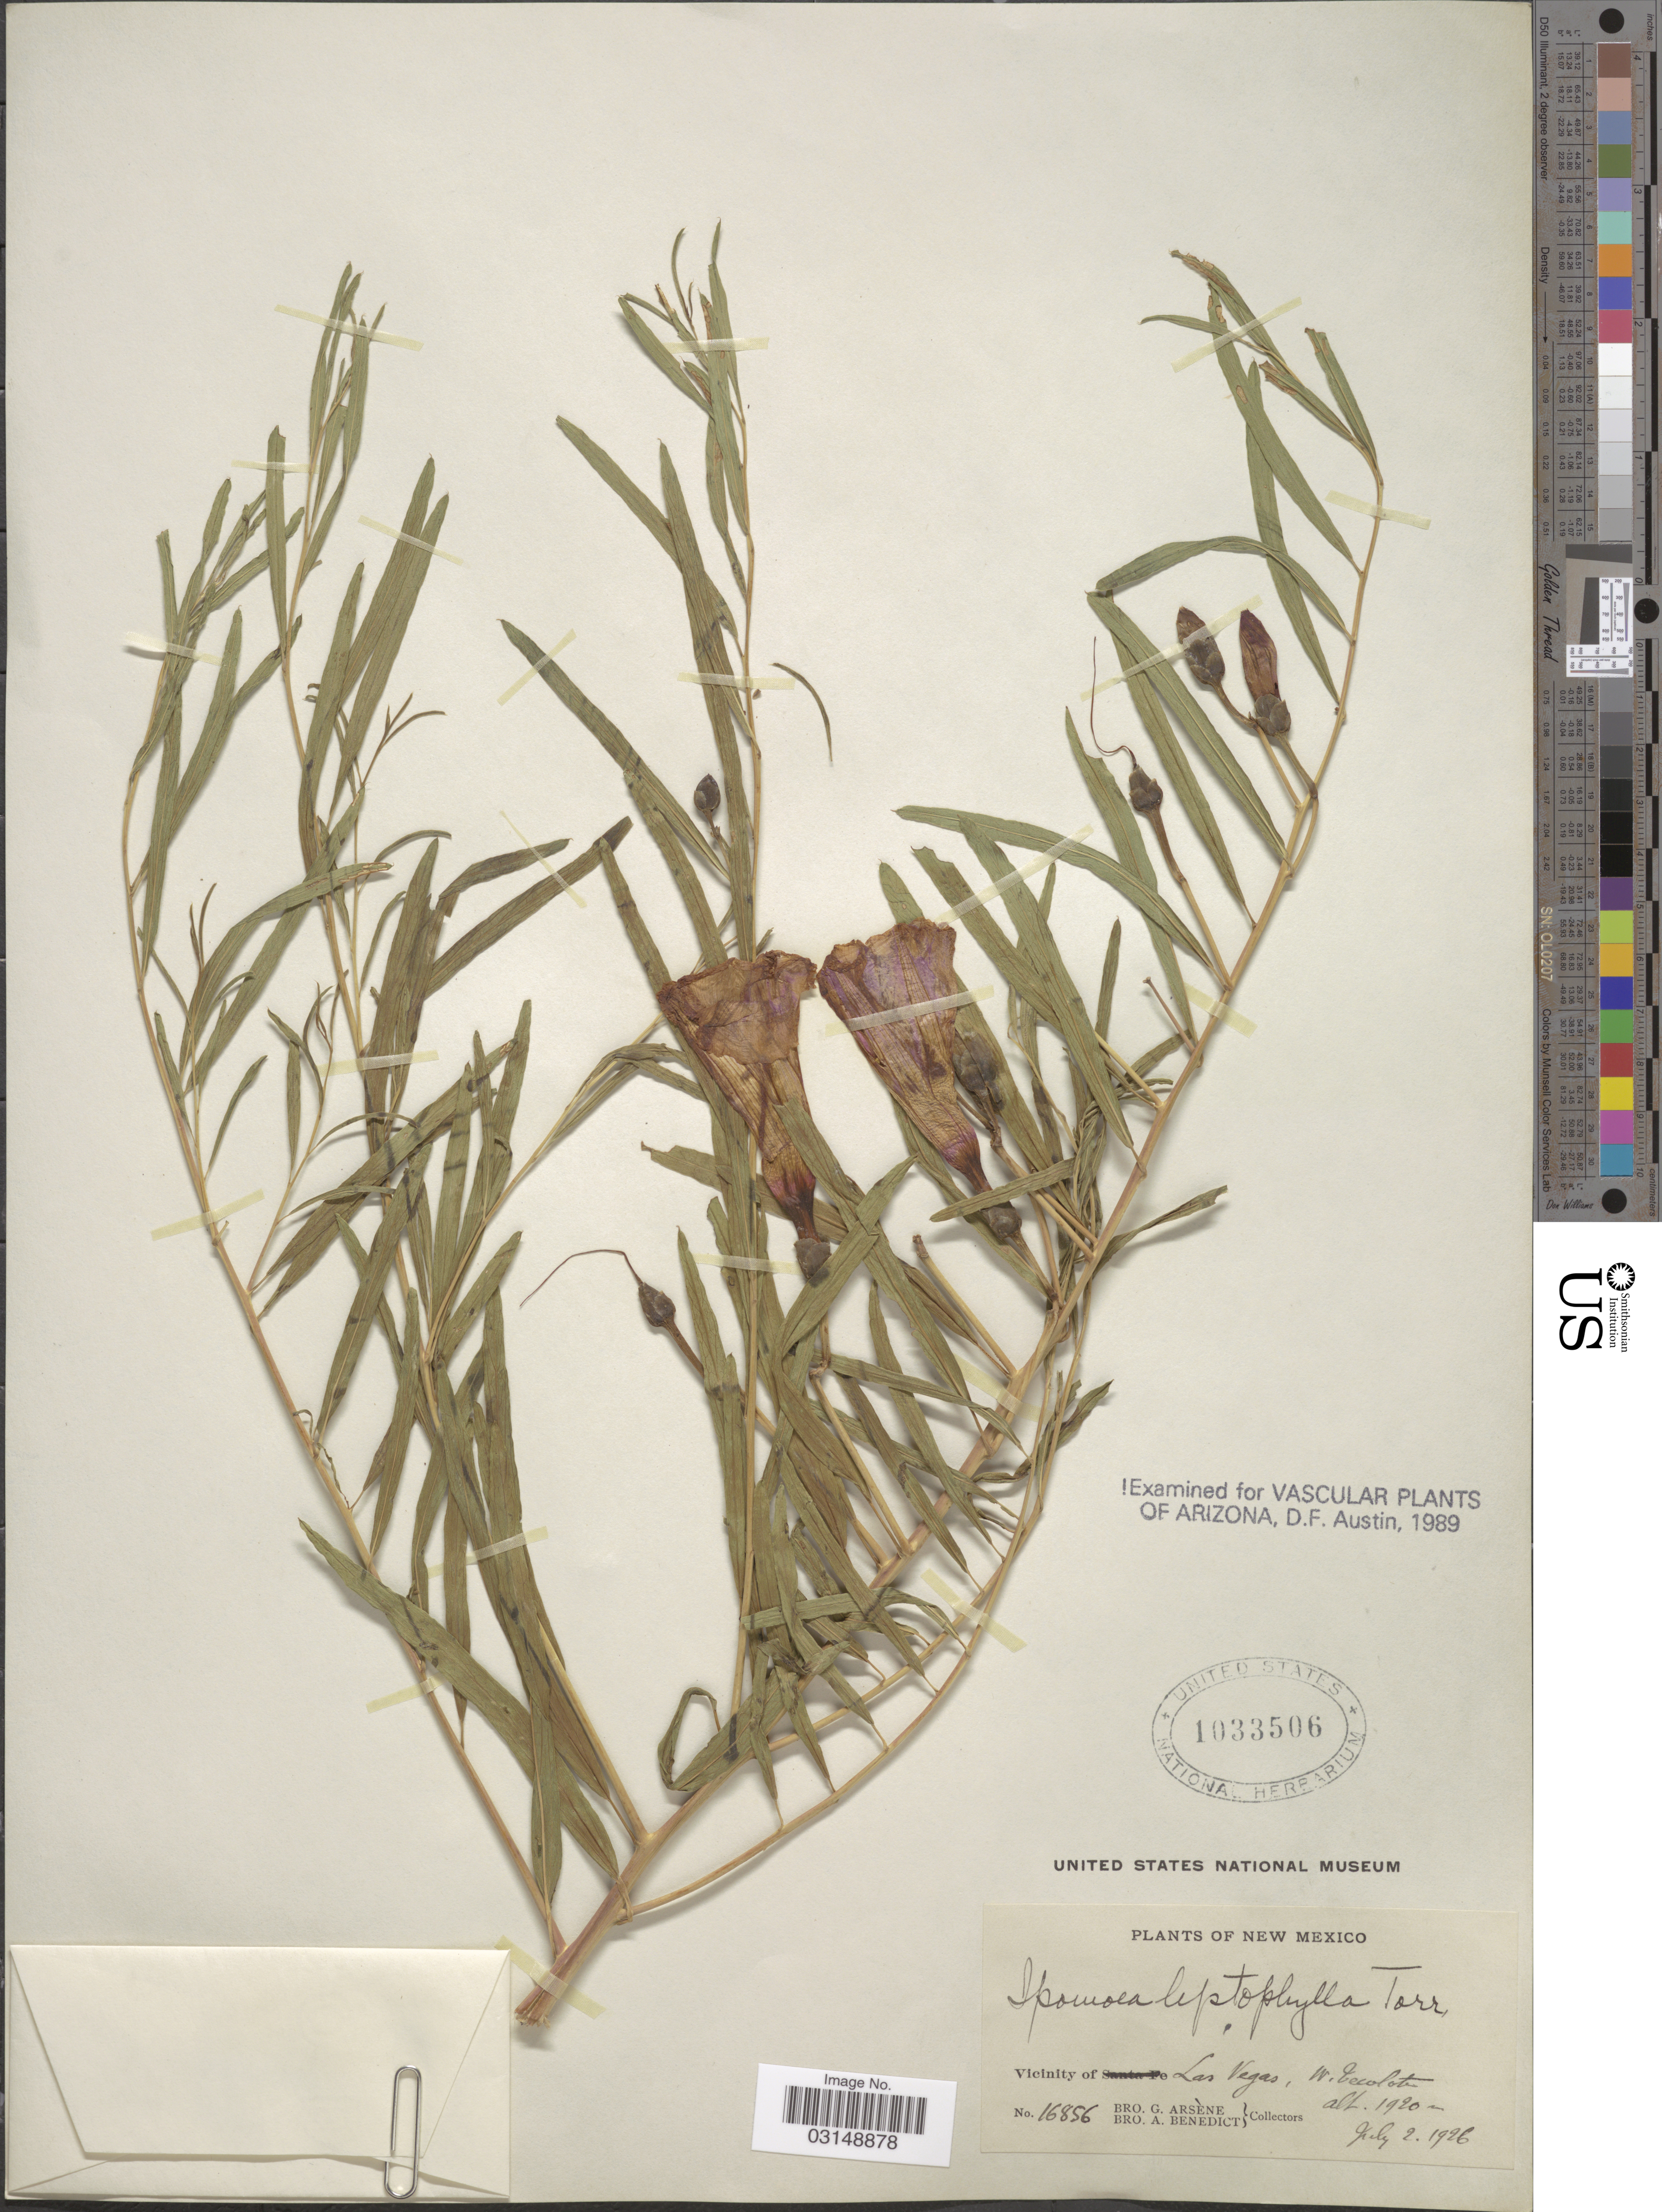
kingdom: Plantae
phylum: Tracheophyta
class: Magnoliopsida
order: Solanales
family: Convolvulaceae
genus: Ipomoea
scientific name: Ipomoea leptophylla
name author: Torr.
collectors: Bro. G. Arsène & Bro. A. Benedict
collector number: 16856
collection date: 1926-07-02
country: United States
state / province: New Mexico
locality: Vicinity of Las Vegas, W. Tecolote.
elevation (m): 1920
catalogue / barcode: US 1033506